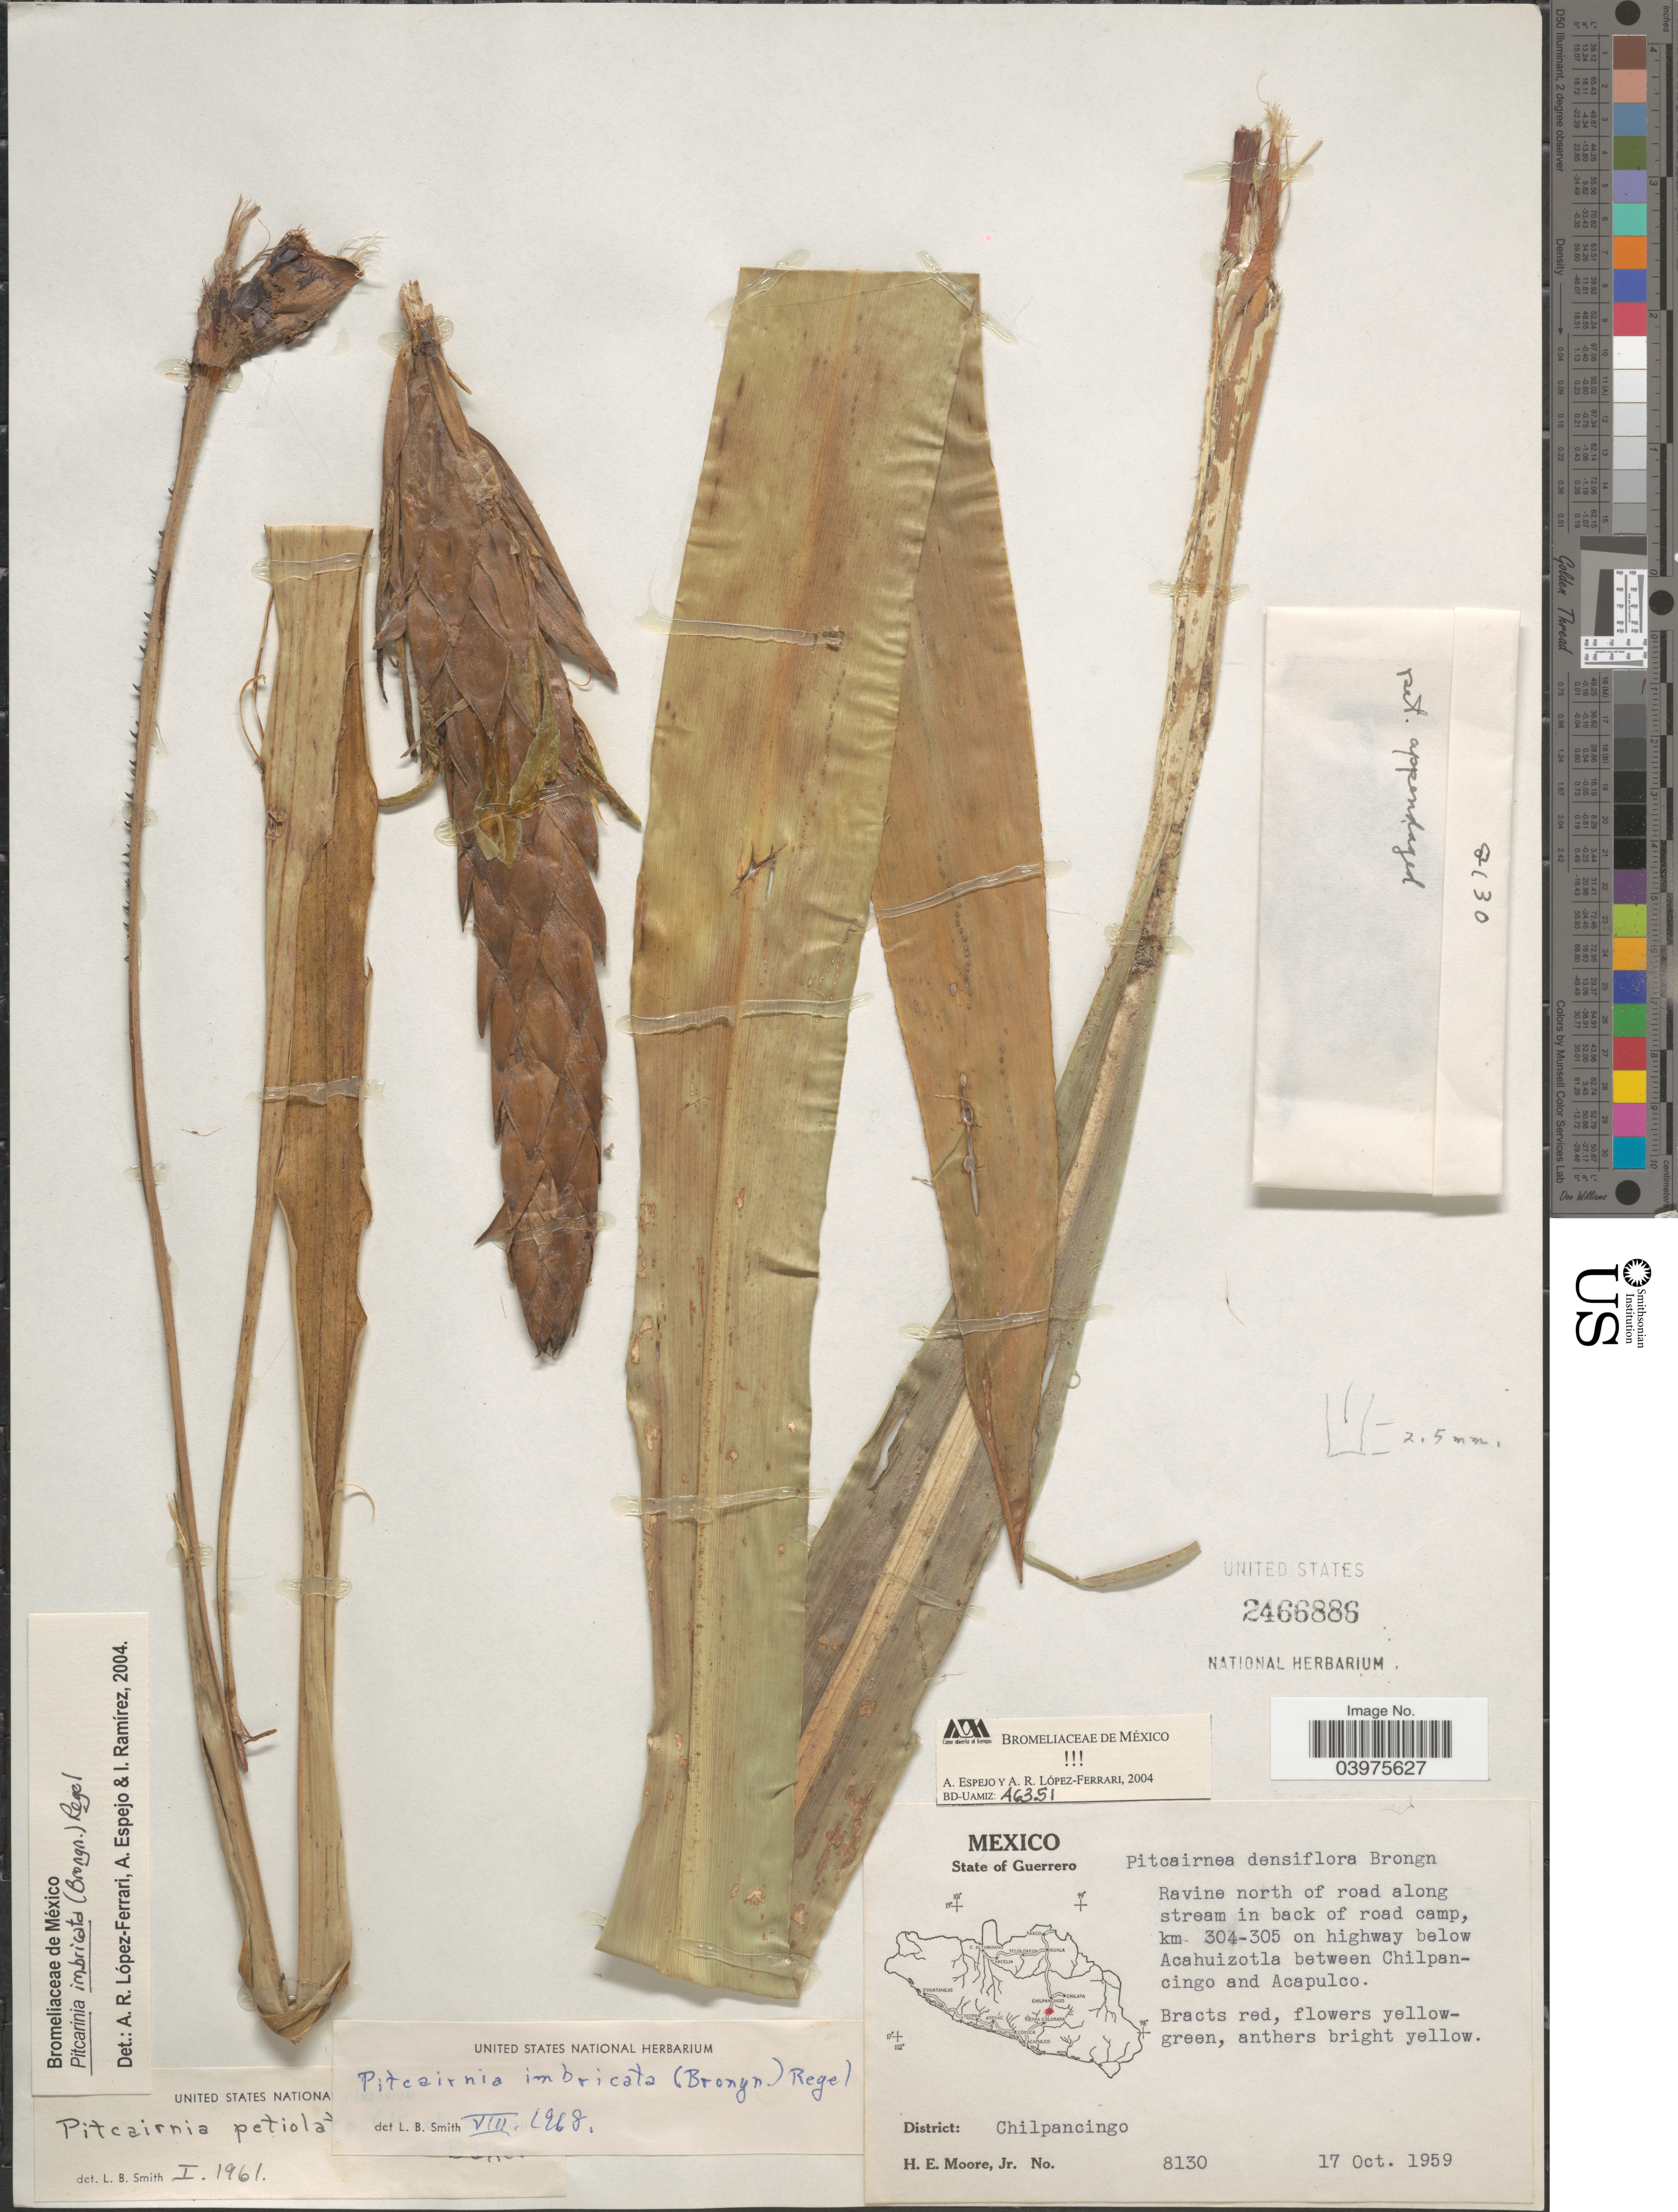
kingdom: Plantae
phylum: Tracheophyta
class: Liliopsida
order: Poales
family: Bromeliaceae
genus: Pitcairnia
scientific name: Pitcairnia imbricata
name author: (Brongn.) Regel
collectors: H. Moore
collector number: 8130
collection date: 1959-10-17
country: Mexico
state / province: Guerrero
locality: Ravine north of road along stream in back of road camp, km 304-305 on highway below Acahuizotla between Chilpancingo and Acapulco. District: Chilpancingo.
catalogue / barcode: US 2466886